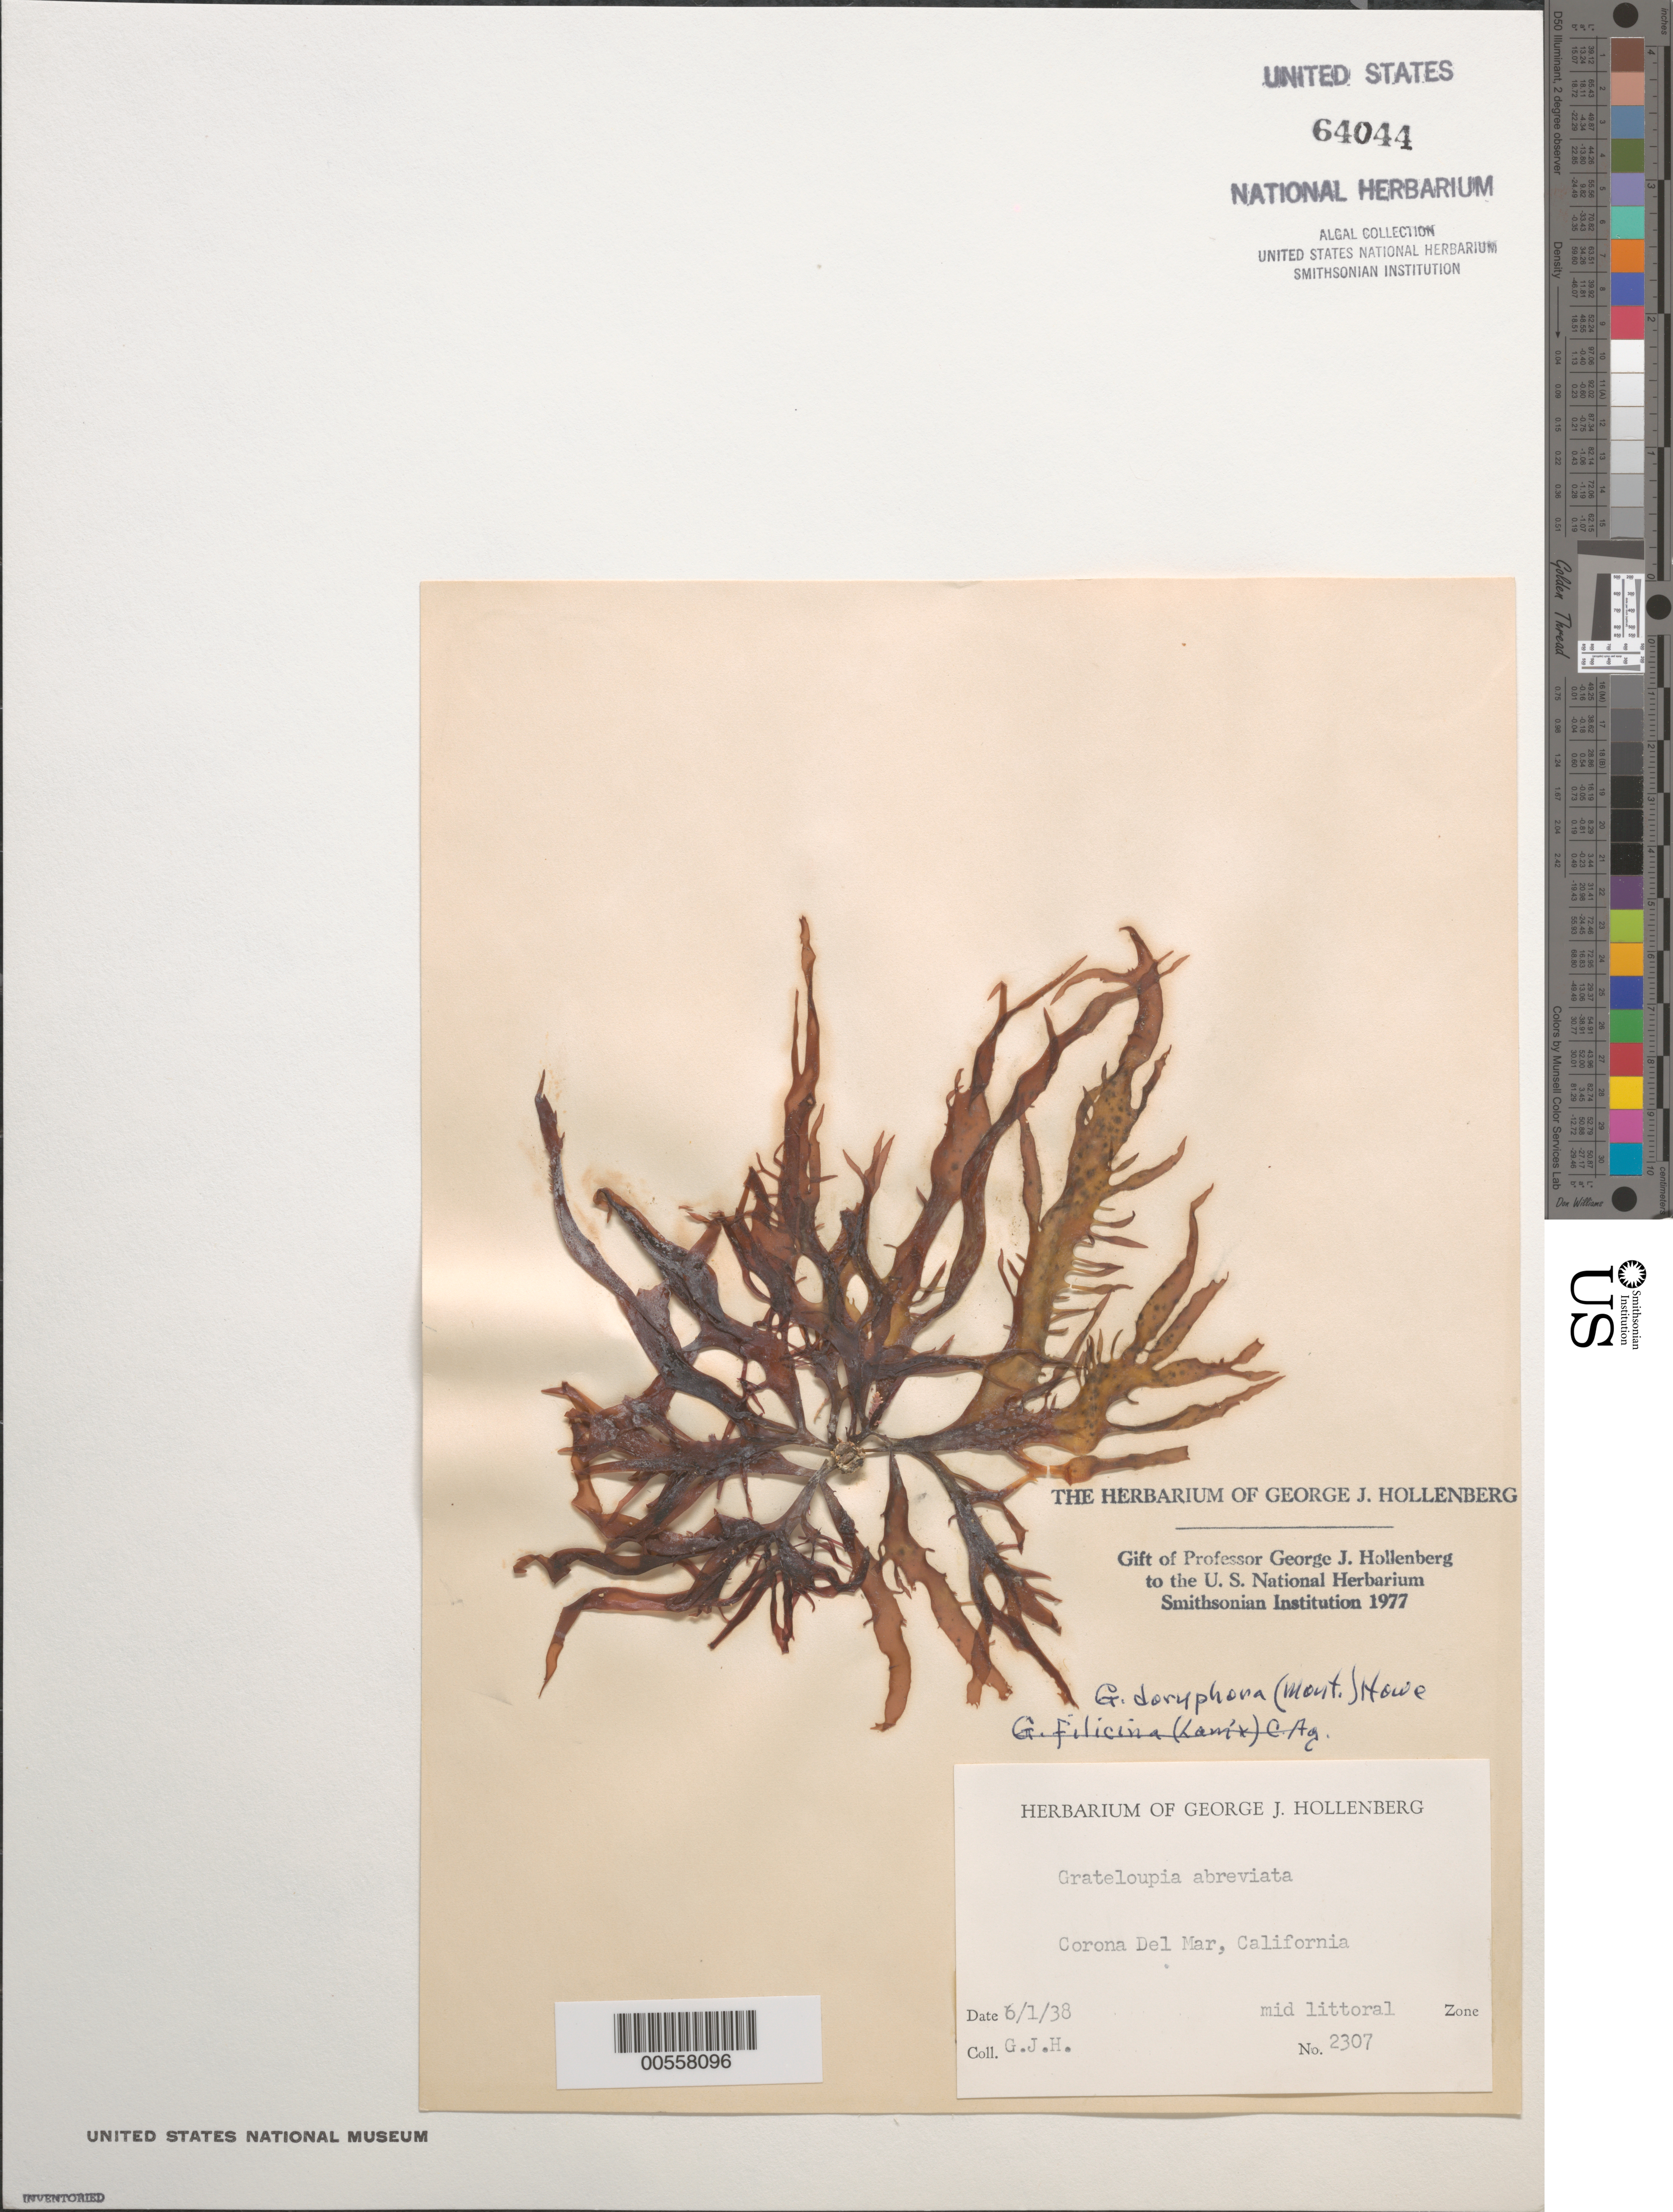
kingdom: Plantae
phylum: Rhodophyta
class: Florideophyceae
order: Halymeniales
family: Halymeniaceae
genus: Grateloupia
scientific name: Grateloupia doryphora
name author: (Mont.) Howe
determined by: Hollenberg, George J.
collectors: G. Hollenberg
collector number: GJH 2307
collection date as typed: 01 Jun 1938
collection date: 1938-06-01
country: United States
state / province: California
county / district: Orange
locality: Corona del Mar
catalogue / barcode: US 64044